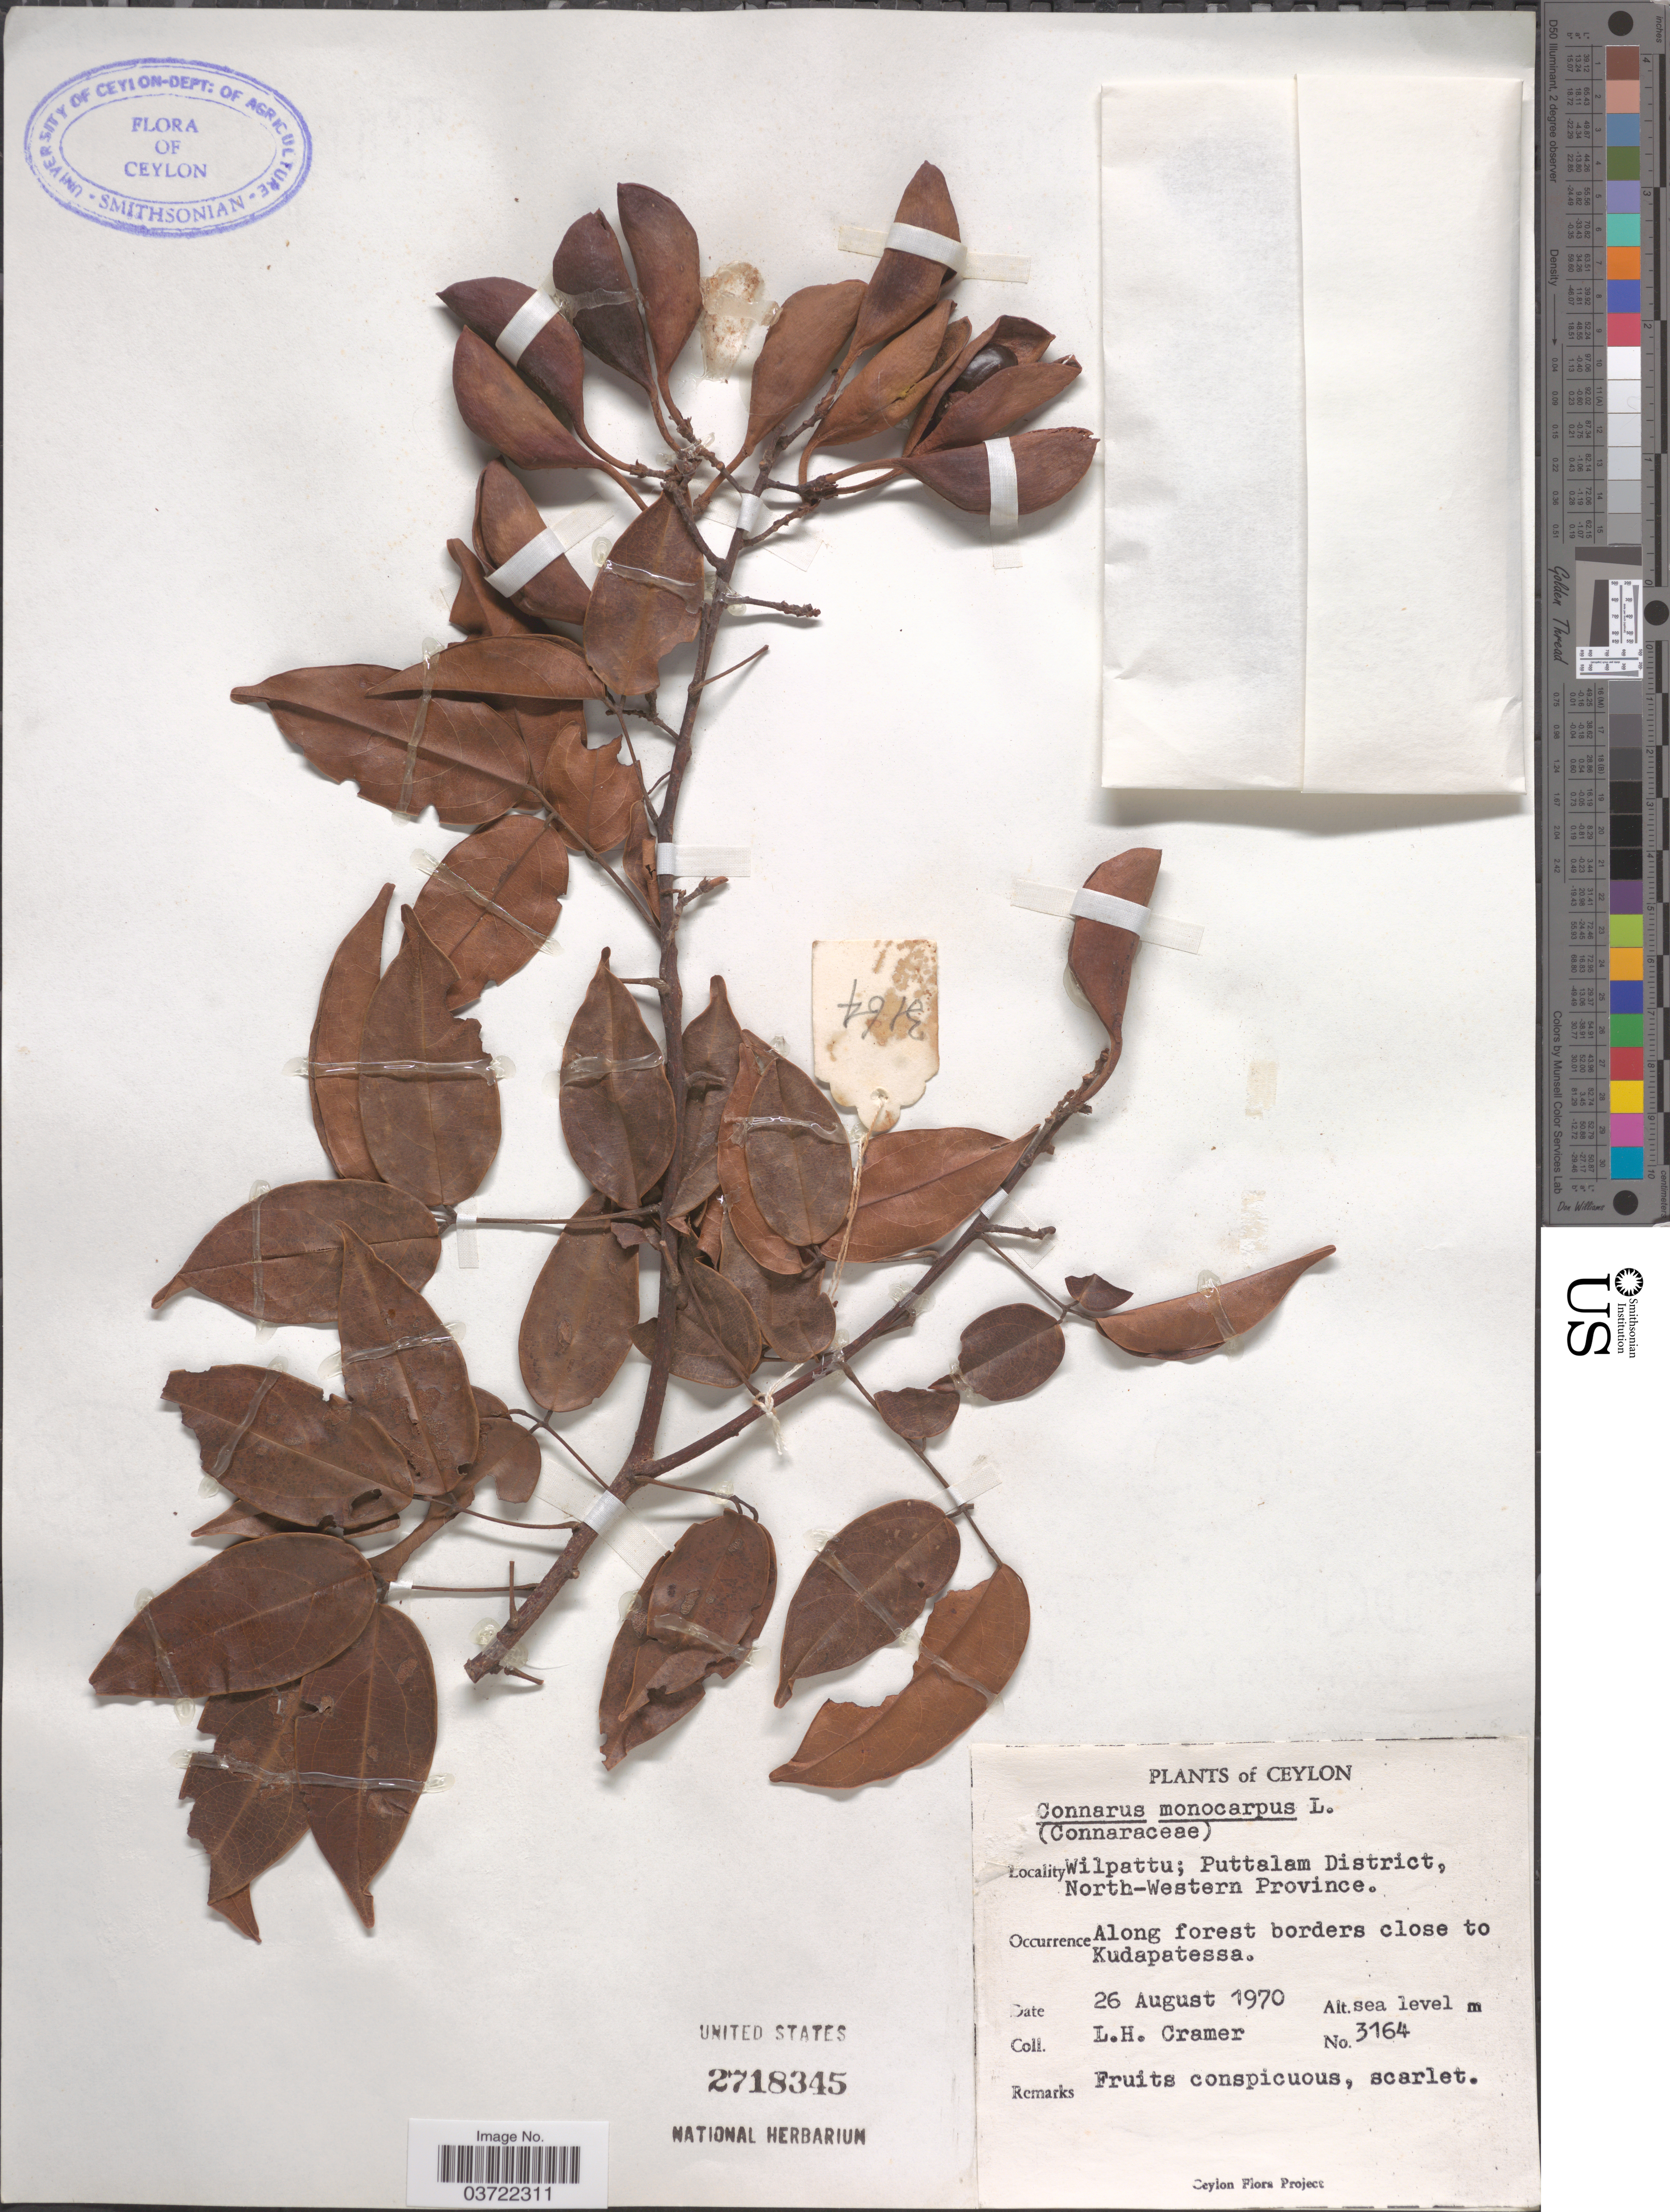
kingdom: Plantae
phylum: Tracheophyta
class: Magnoliopsida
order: Oxalidales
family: Connaraceae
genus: Connarus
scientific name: Connarus monocarpos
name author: L.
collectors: L. H. Cramer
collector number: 3164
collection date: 1970-08-26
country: Sri Lanka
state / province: North Western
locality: Ceylon. Wilpattu; Puttalam District. Along forest borders close to Kudapatessa.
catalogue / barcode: US 2718345